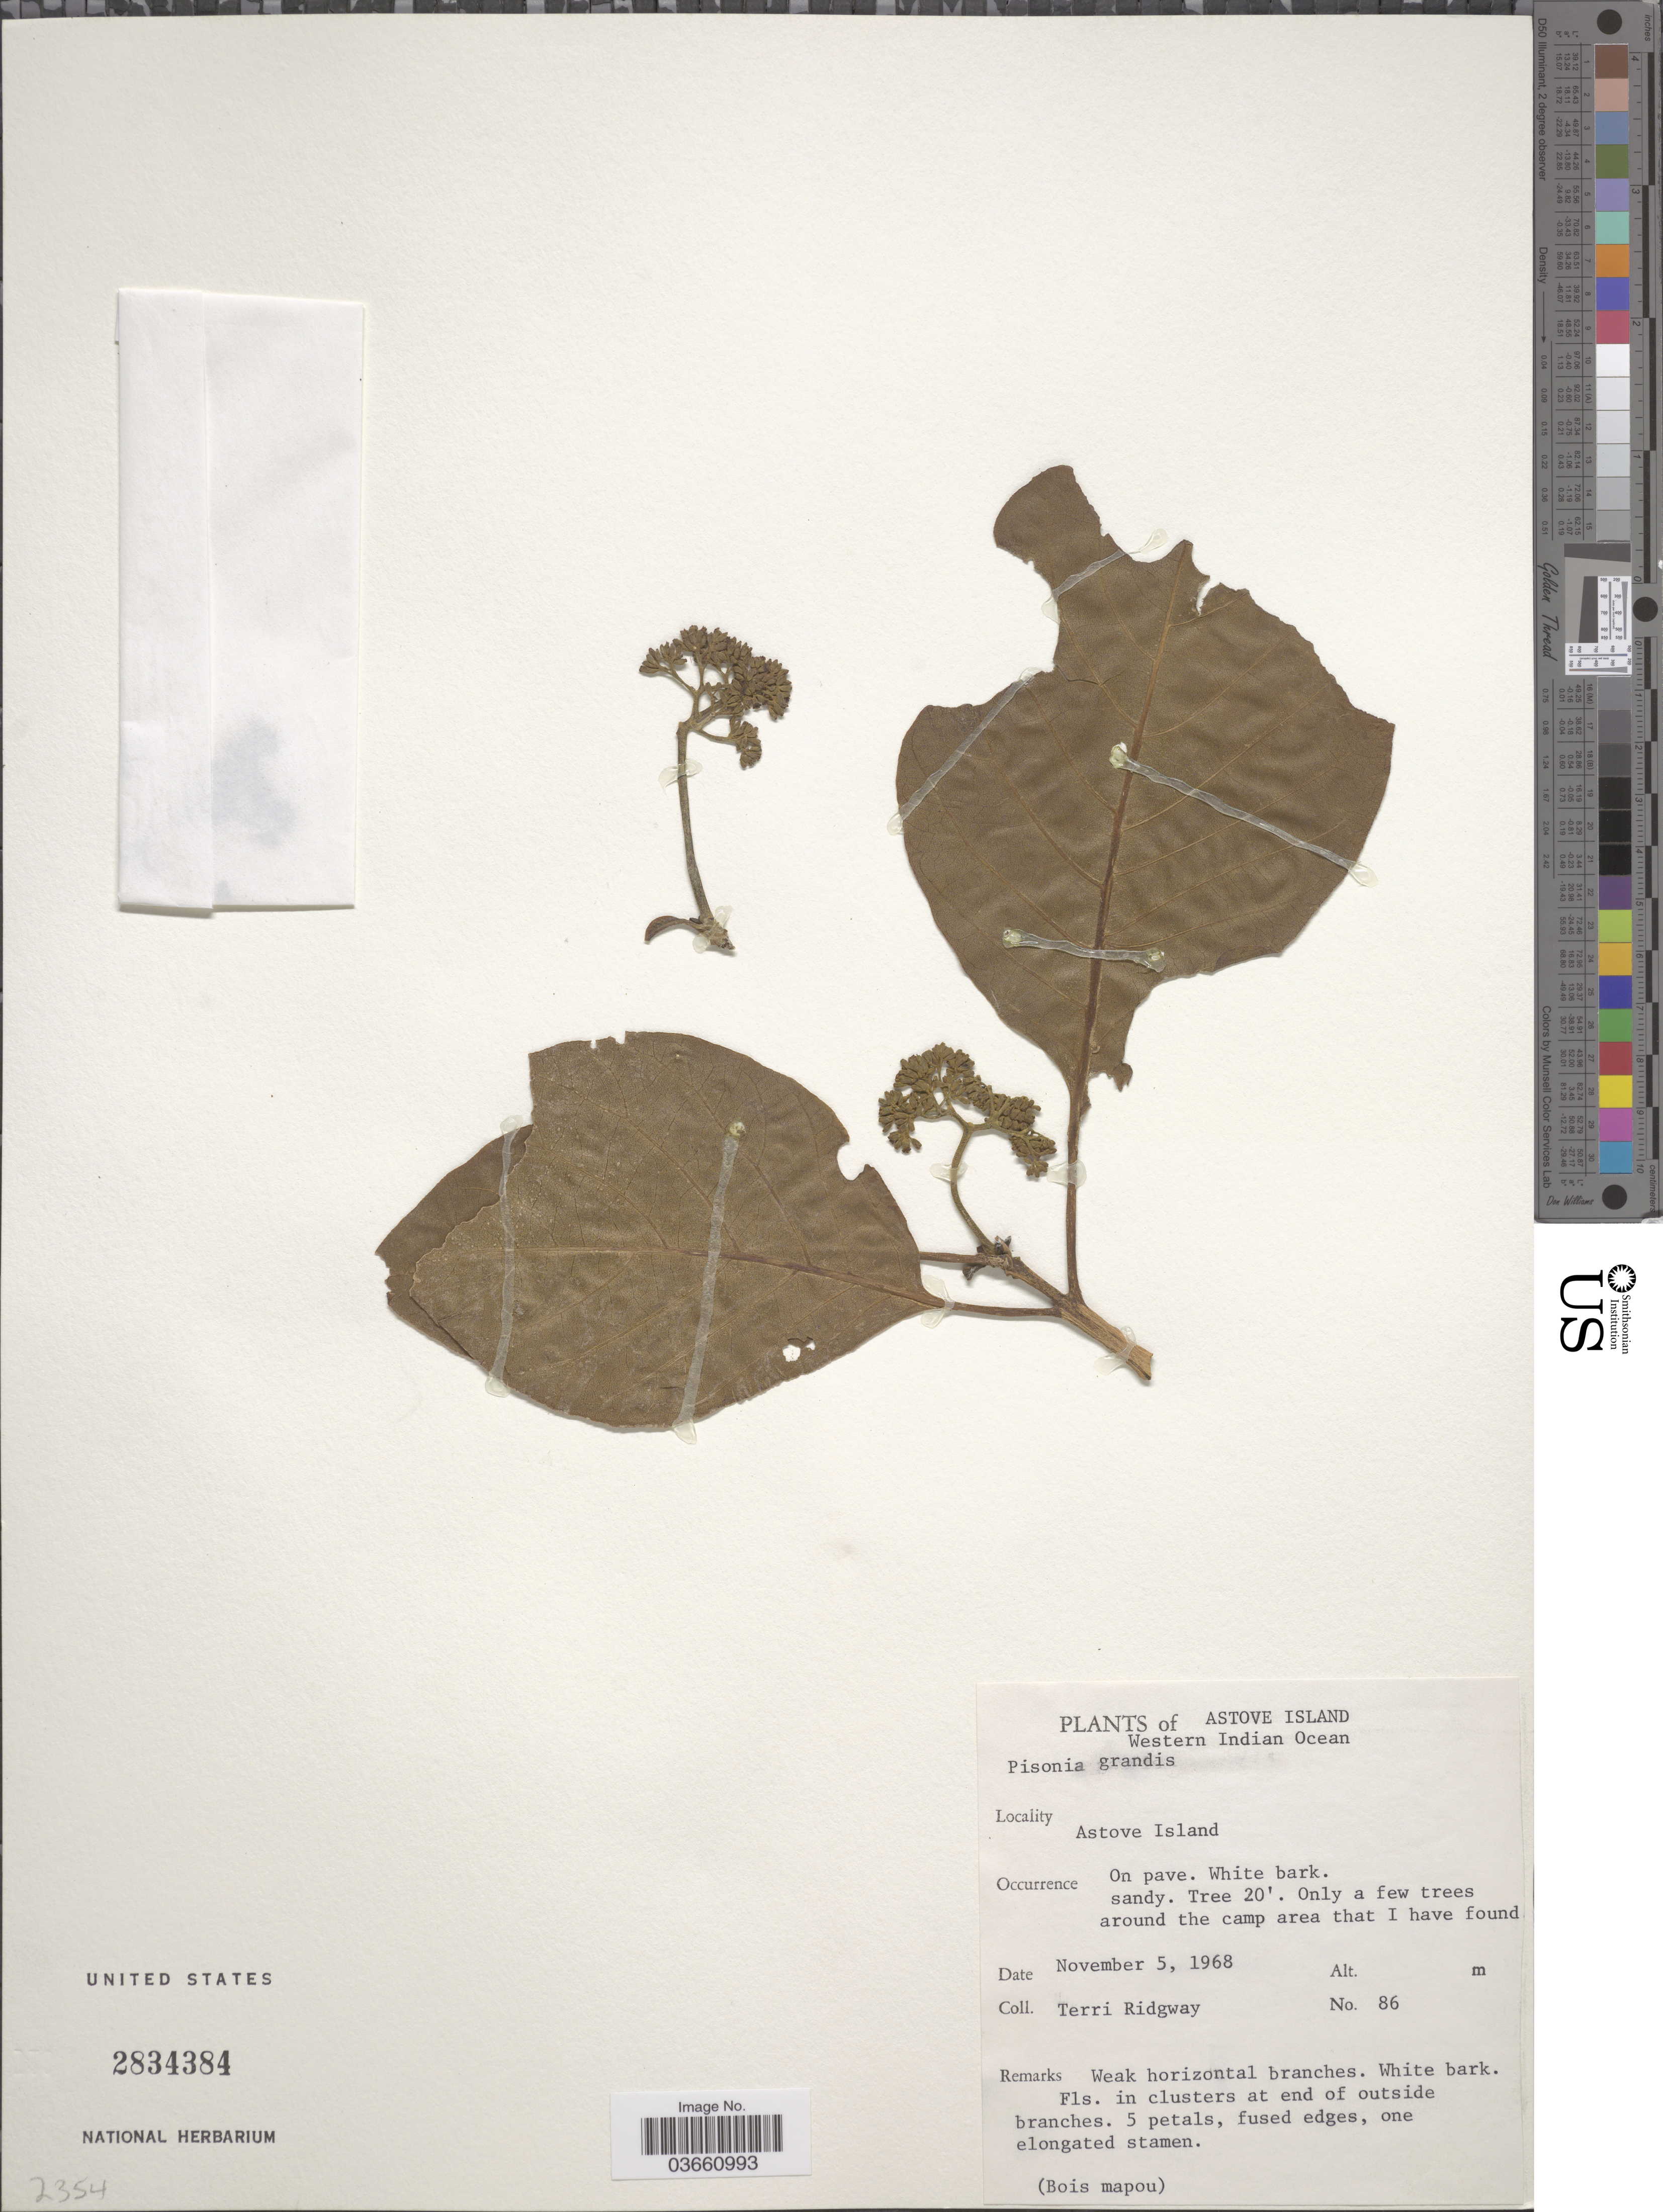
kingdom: Plantae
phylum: Tracheophyta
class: Magnoliopsida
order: Caryophyllales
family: Nyctaginaceae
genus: Pisonia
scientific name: Pisonia grandis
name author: R. Br.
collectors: T. Ridgway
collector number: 86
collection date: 1968-11-05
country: Seychelles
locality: Astove Island. Western Indian Ocean. Astove Island.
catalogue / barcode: US 2834384